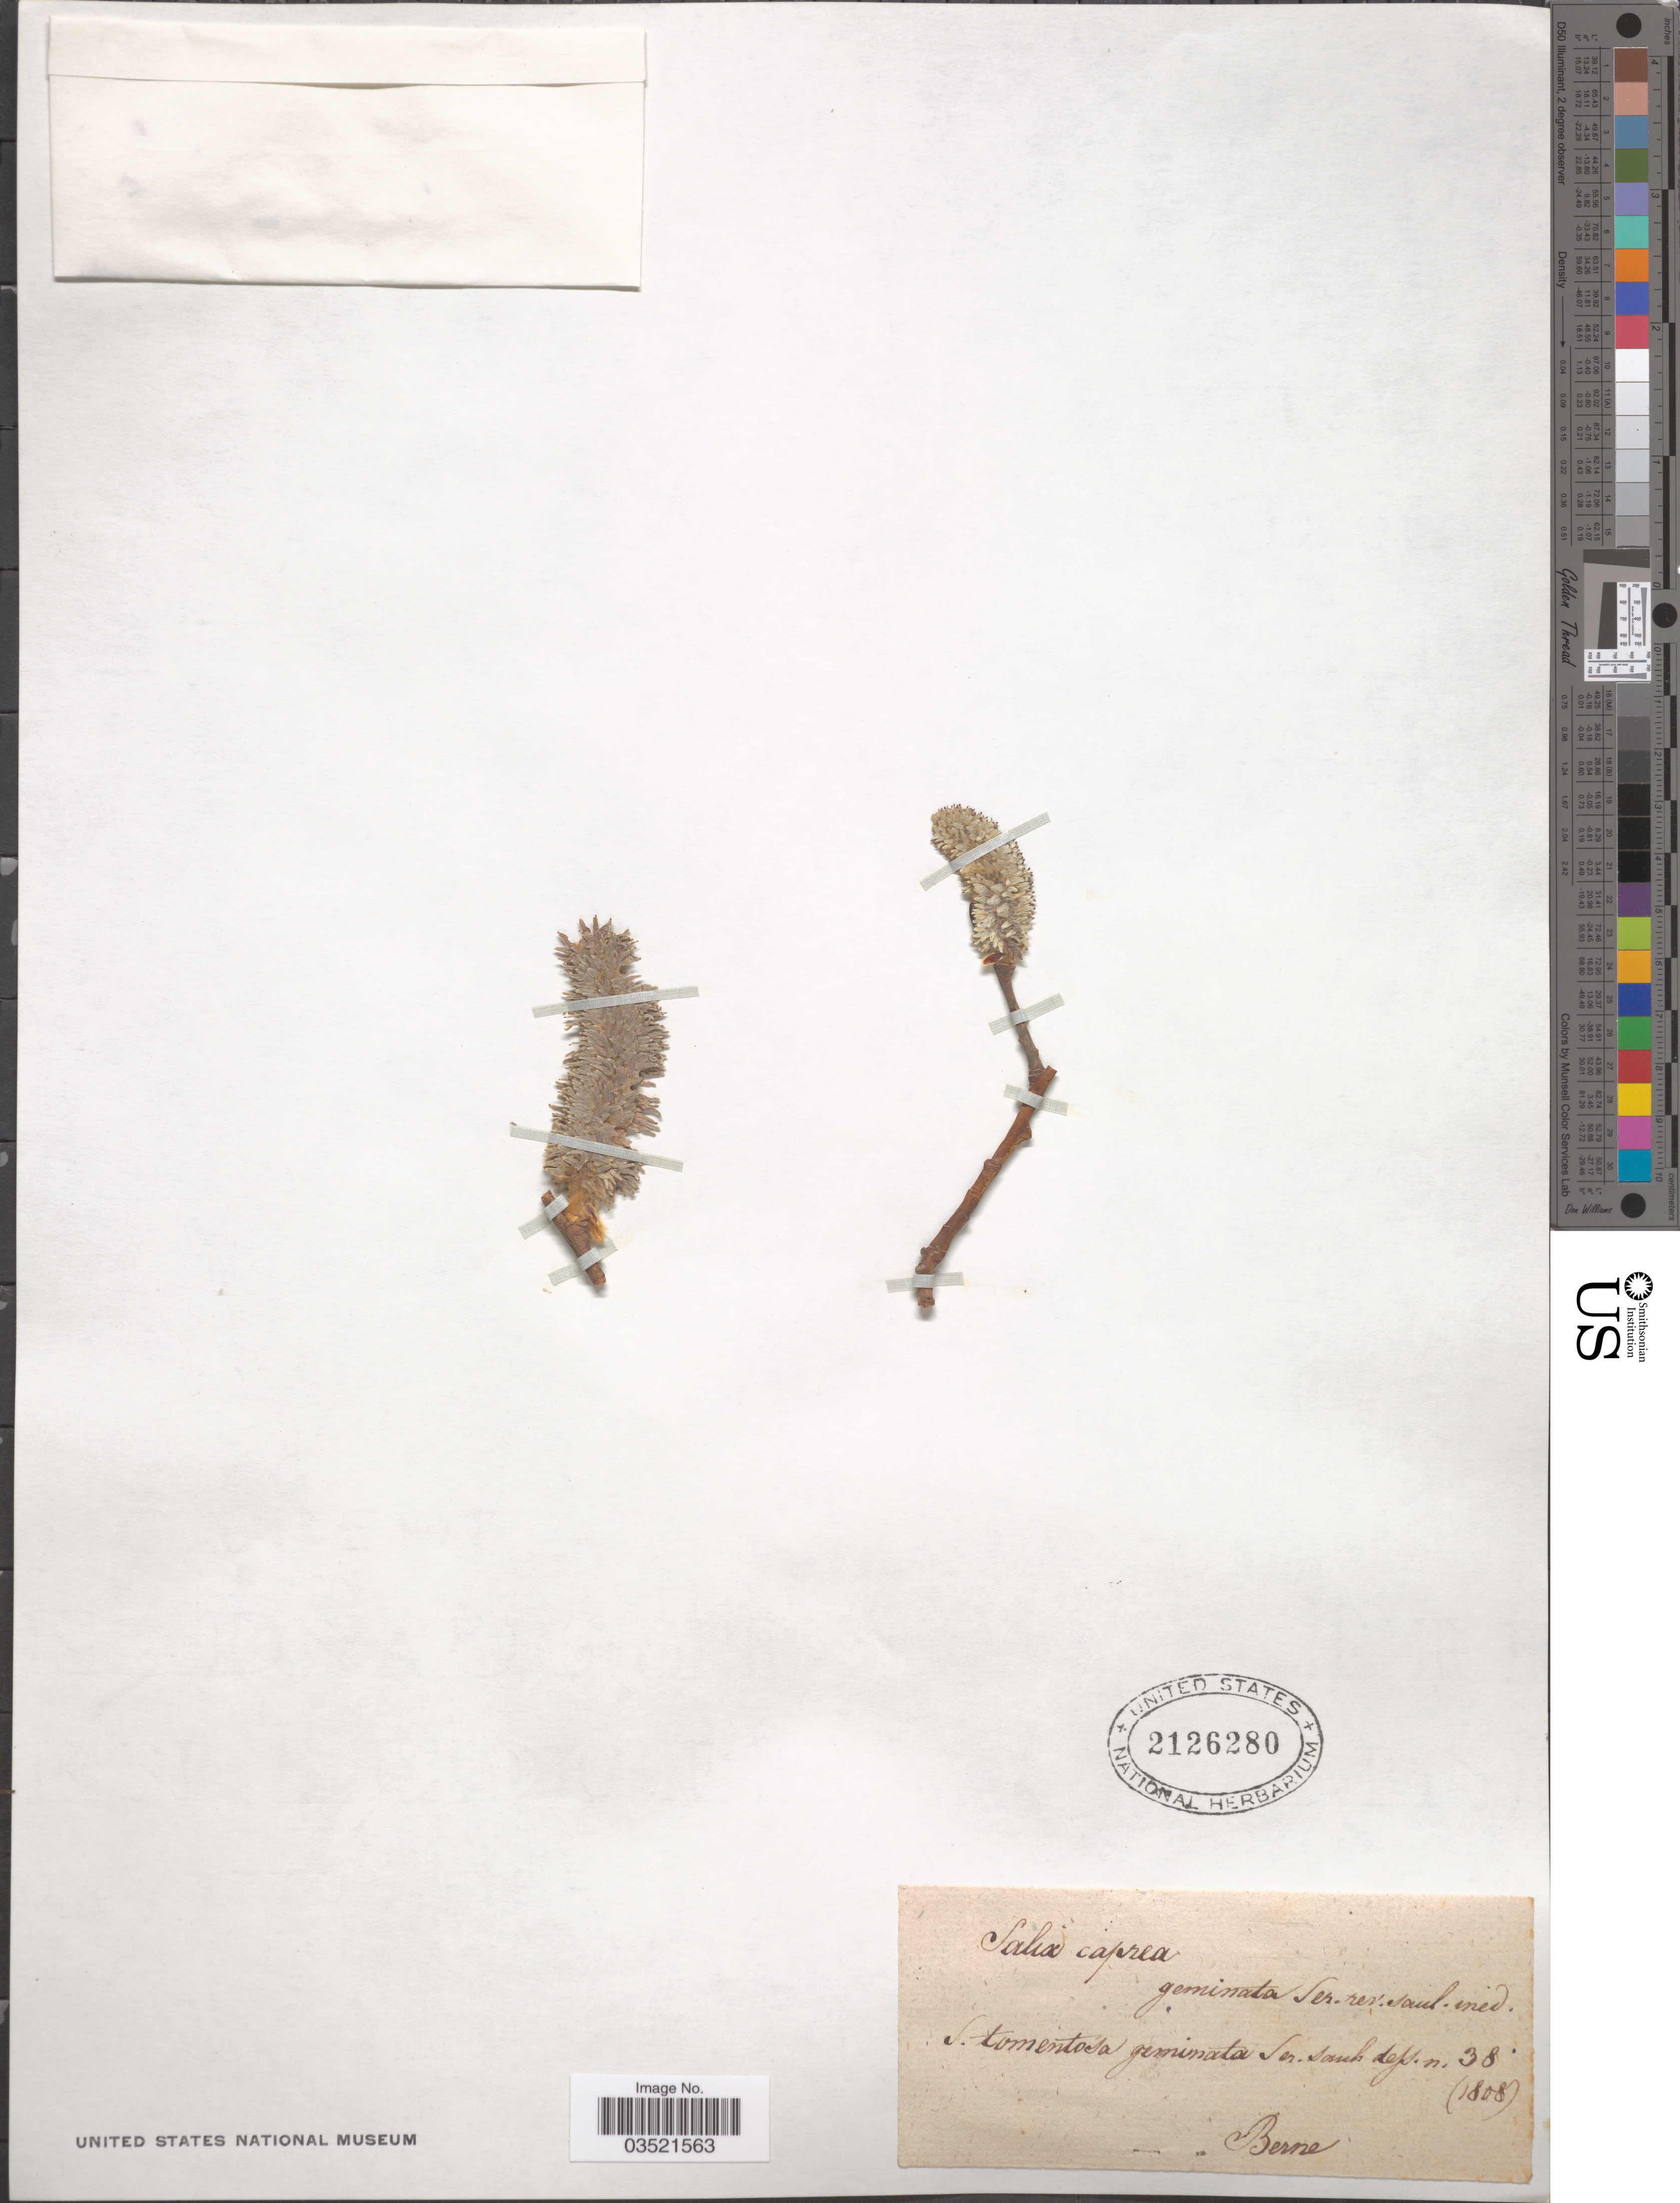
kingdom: Plantae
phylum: Tracheophyta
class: Magnoliopsida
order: Malpighiales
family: Salicaceae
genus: Salix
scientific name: Salix caprea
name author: L.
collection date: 1808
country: Switzerland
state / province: Bern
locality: Berne.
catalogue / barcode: US 2126280